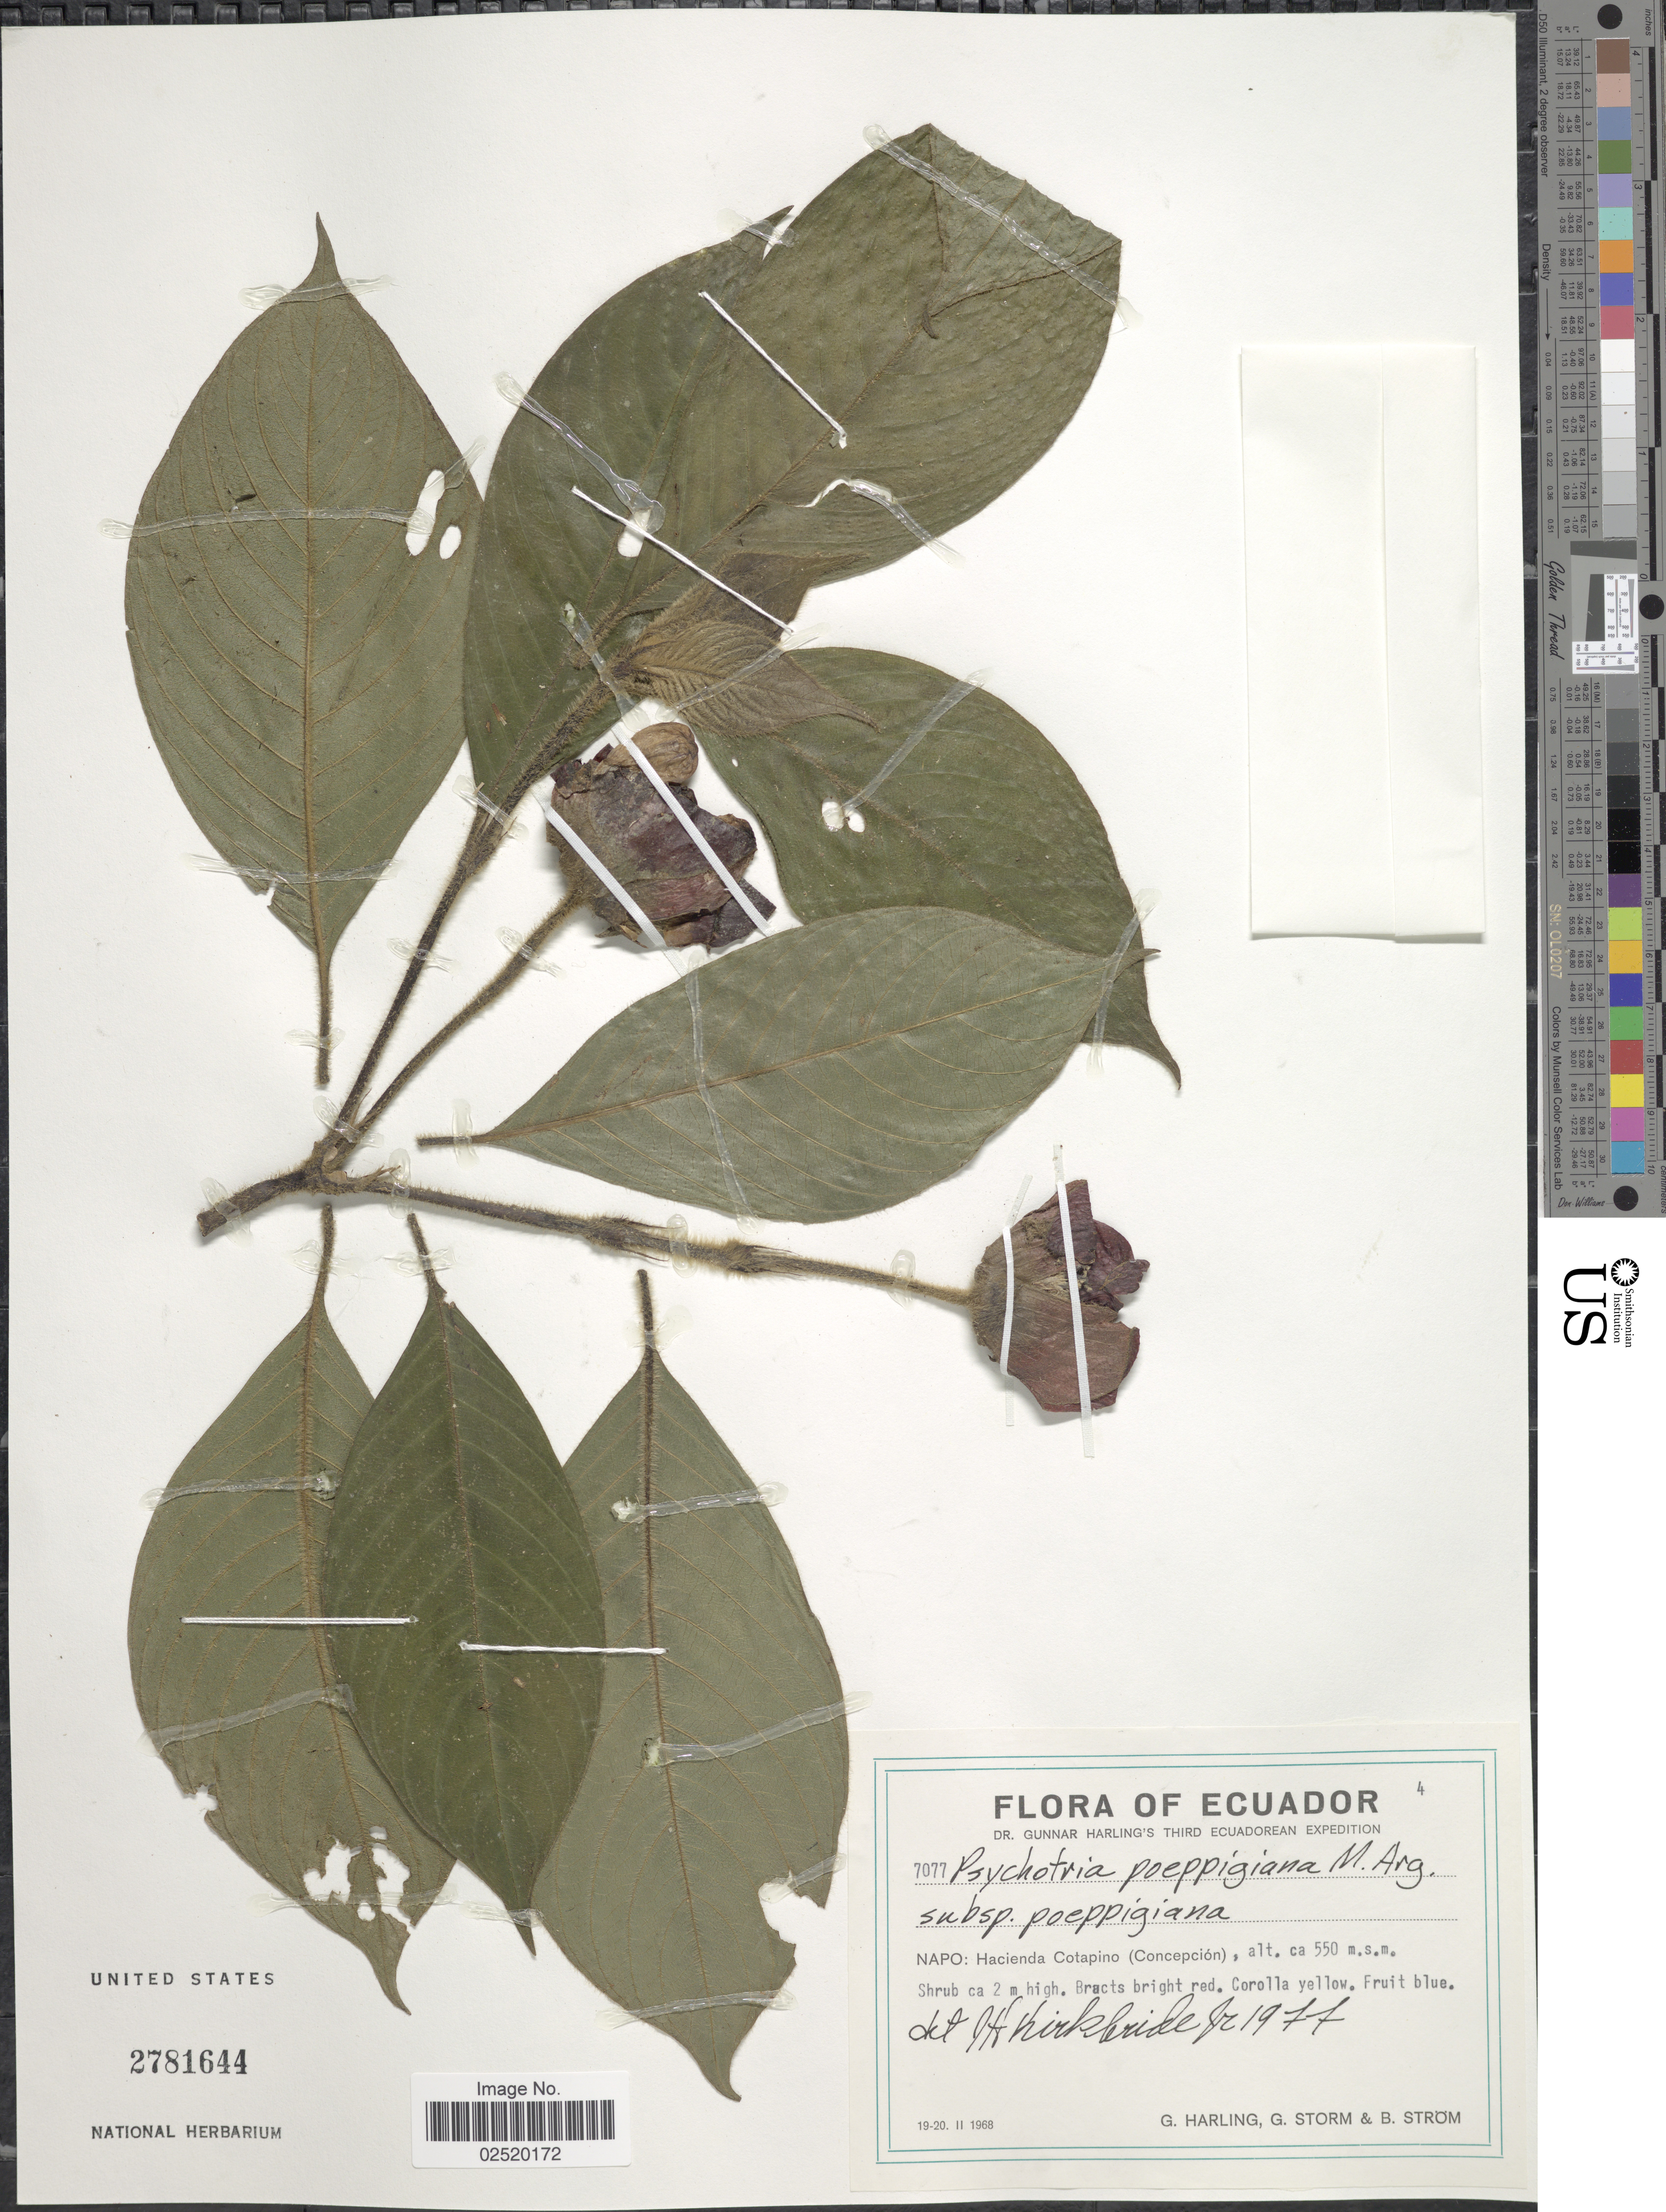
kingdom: Plantae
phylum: Tracheophyta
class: Magnoliopsida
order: Gentianales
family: Rubiaceae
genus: Psychotria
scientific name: Psychotria poeppigiana subsp. poeppigiana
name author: Müll. Arg.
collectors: G. Harling, G. Storm & B. Strom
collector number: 7077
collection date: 1968-02-19/1968-02-20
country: Ecuador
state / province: Napo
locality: Napo: Hacienda Cotapino (Concepcion)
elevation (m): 550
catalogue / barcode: US 2781644